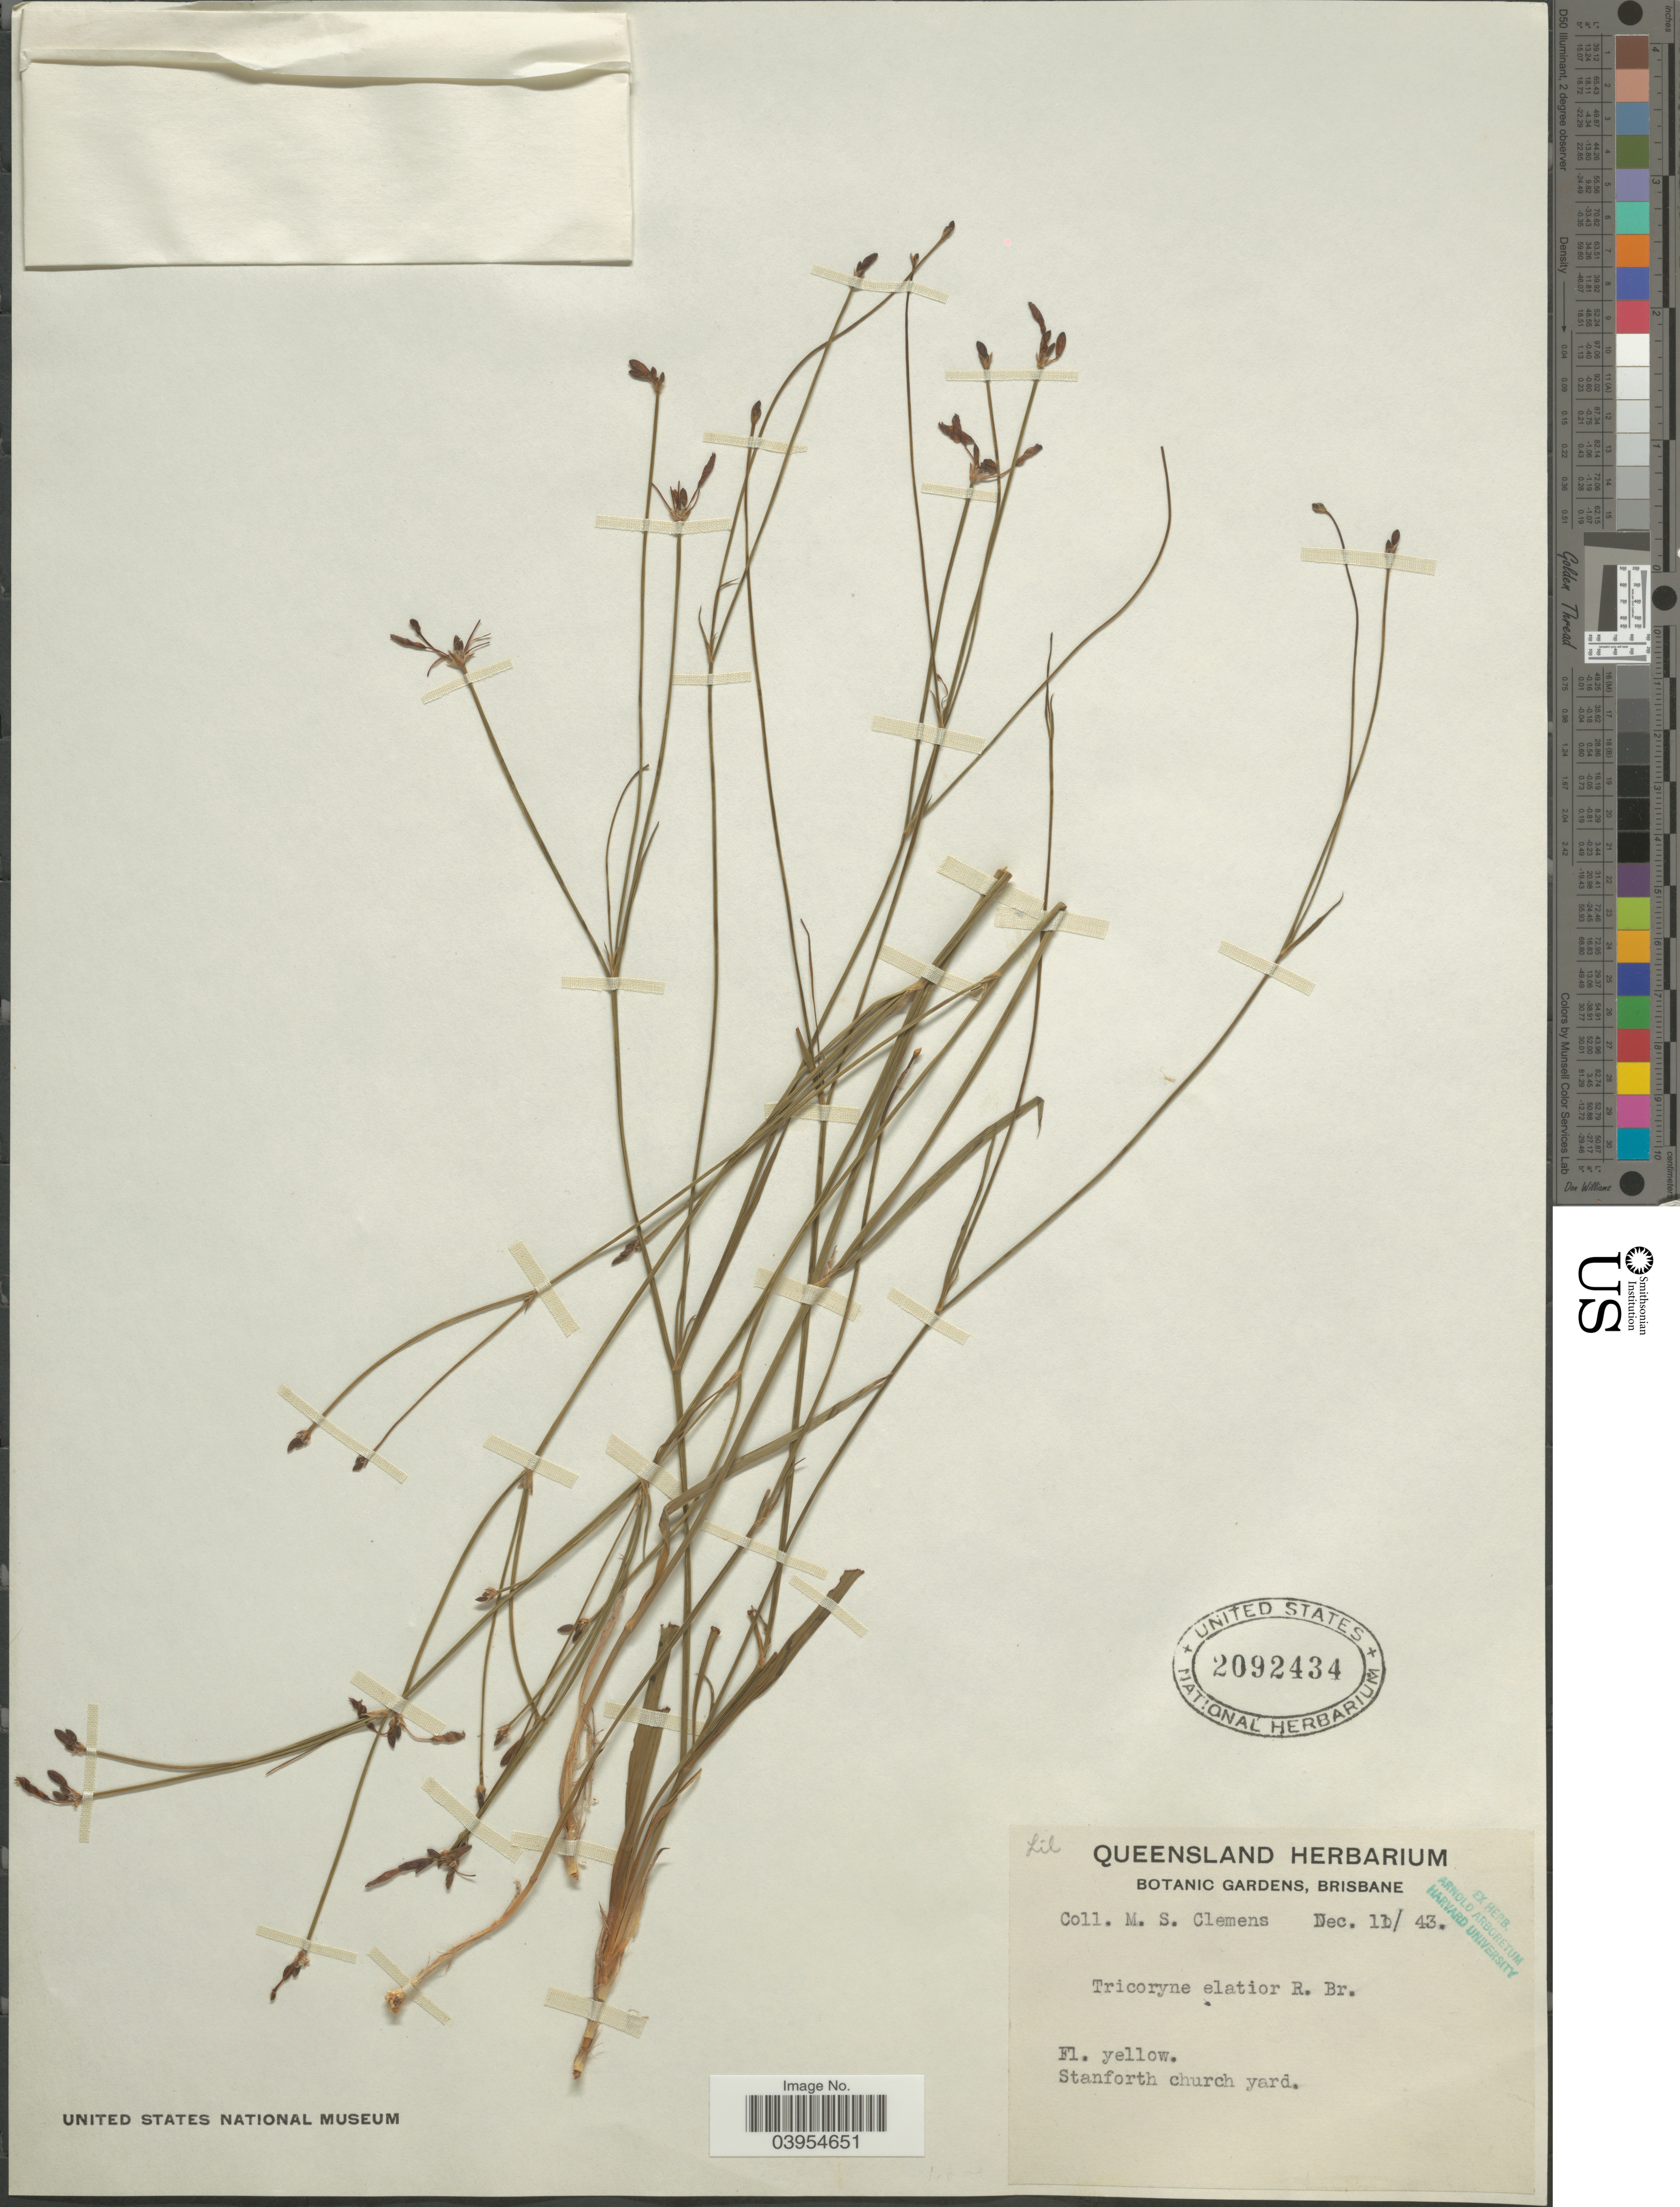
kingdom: Plantae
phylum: Tracheophyta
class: Liliopsida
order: Asparagales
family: Asphodelaceae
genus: Tricoryne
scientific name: Tricoryne elatior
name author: R. Br.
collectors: M. S. Clemens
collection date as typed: Transcribed d/m/y: 11/12/43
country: Australia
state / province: Queensland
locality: Stanforth church yard.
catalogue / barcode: US 2092434